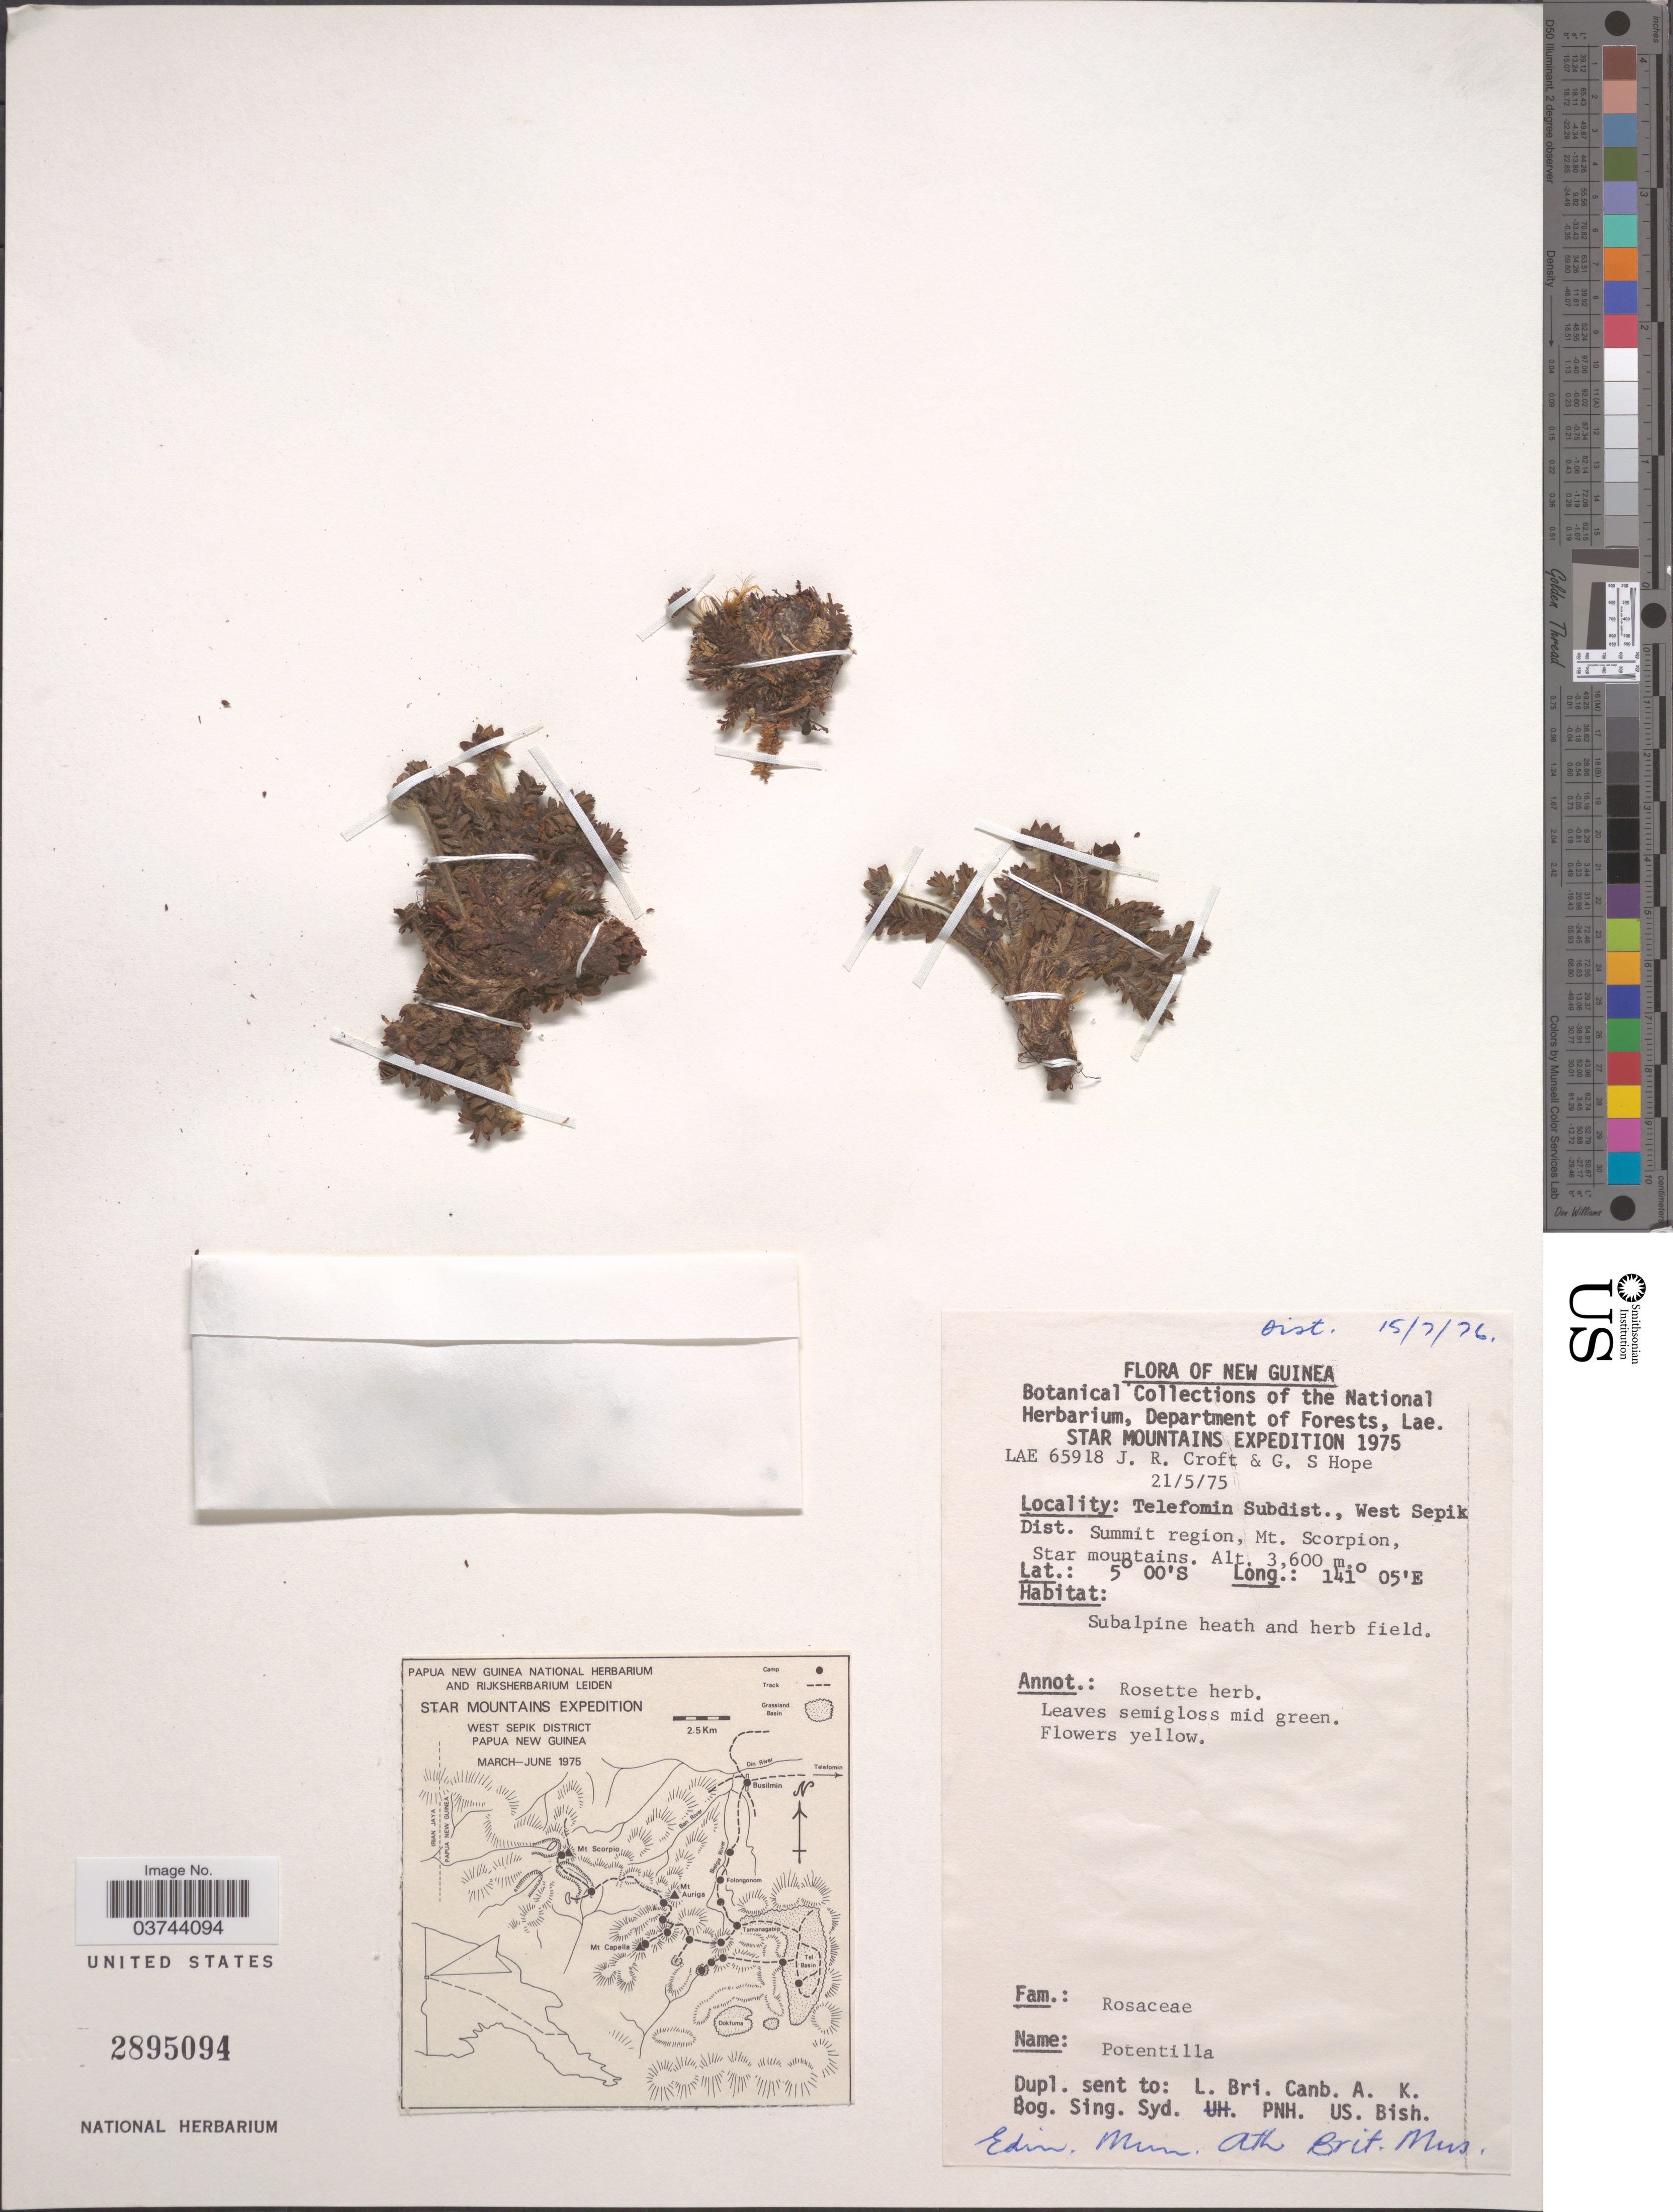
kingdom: Plantae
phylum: Tracheophyta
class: Magnoliopsida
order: Rosales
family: Rosaceae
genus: Potentilla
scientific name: Potentilla sp.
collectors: J. R. Croft & G. Hope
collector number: LAE65918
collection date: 1975-05-21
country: Papua New Guinea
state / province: Sandaun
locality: New Guinea. Telefomin Subdist., West Sepik Dist. Summit region, Mt. Scorpion, Star mountains.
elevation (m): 3600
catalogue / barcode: US 2895094